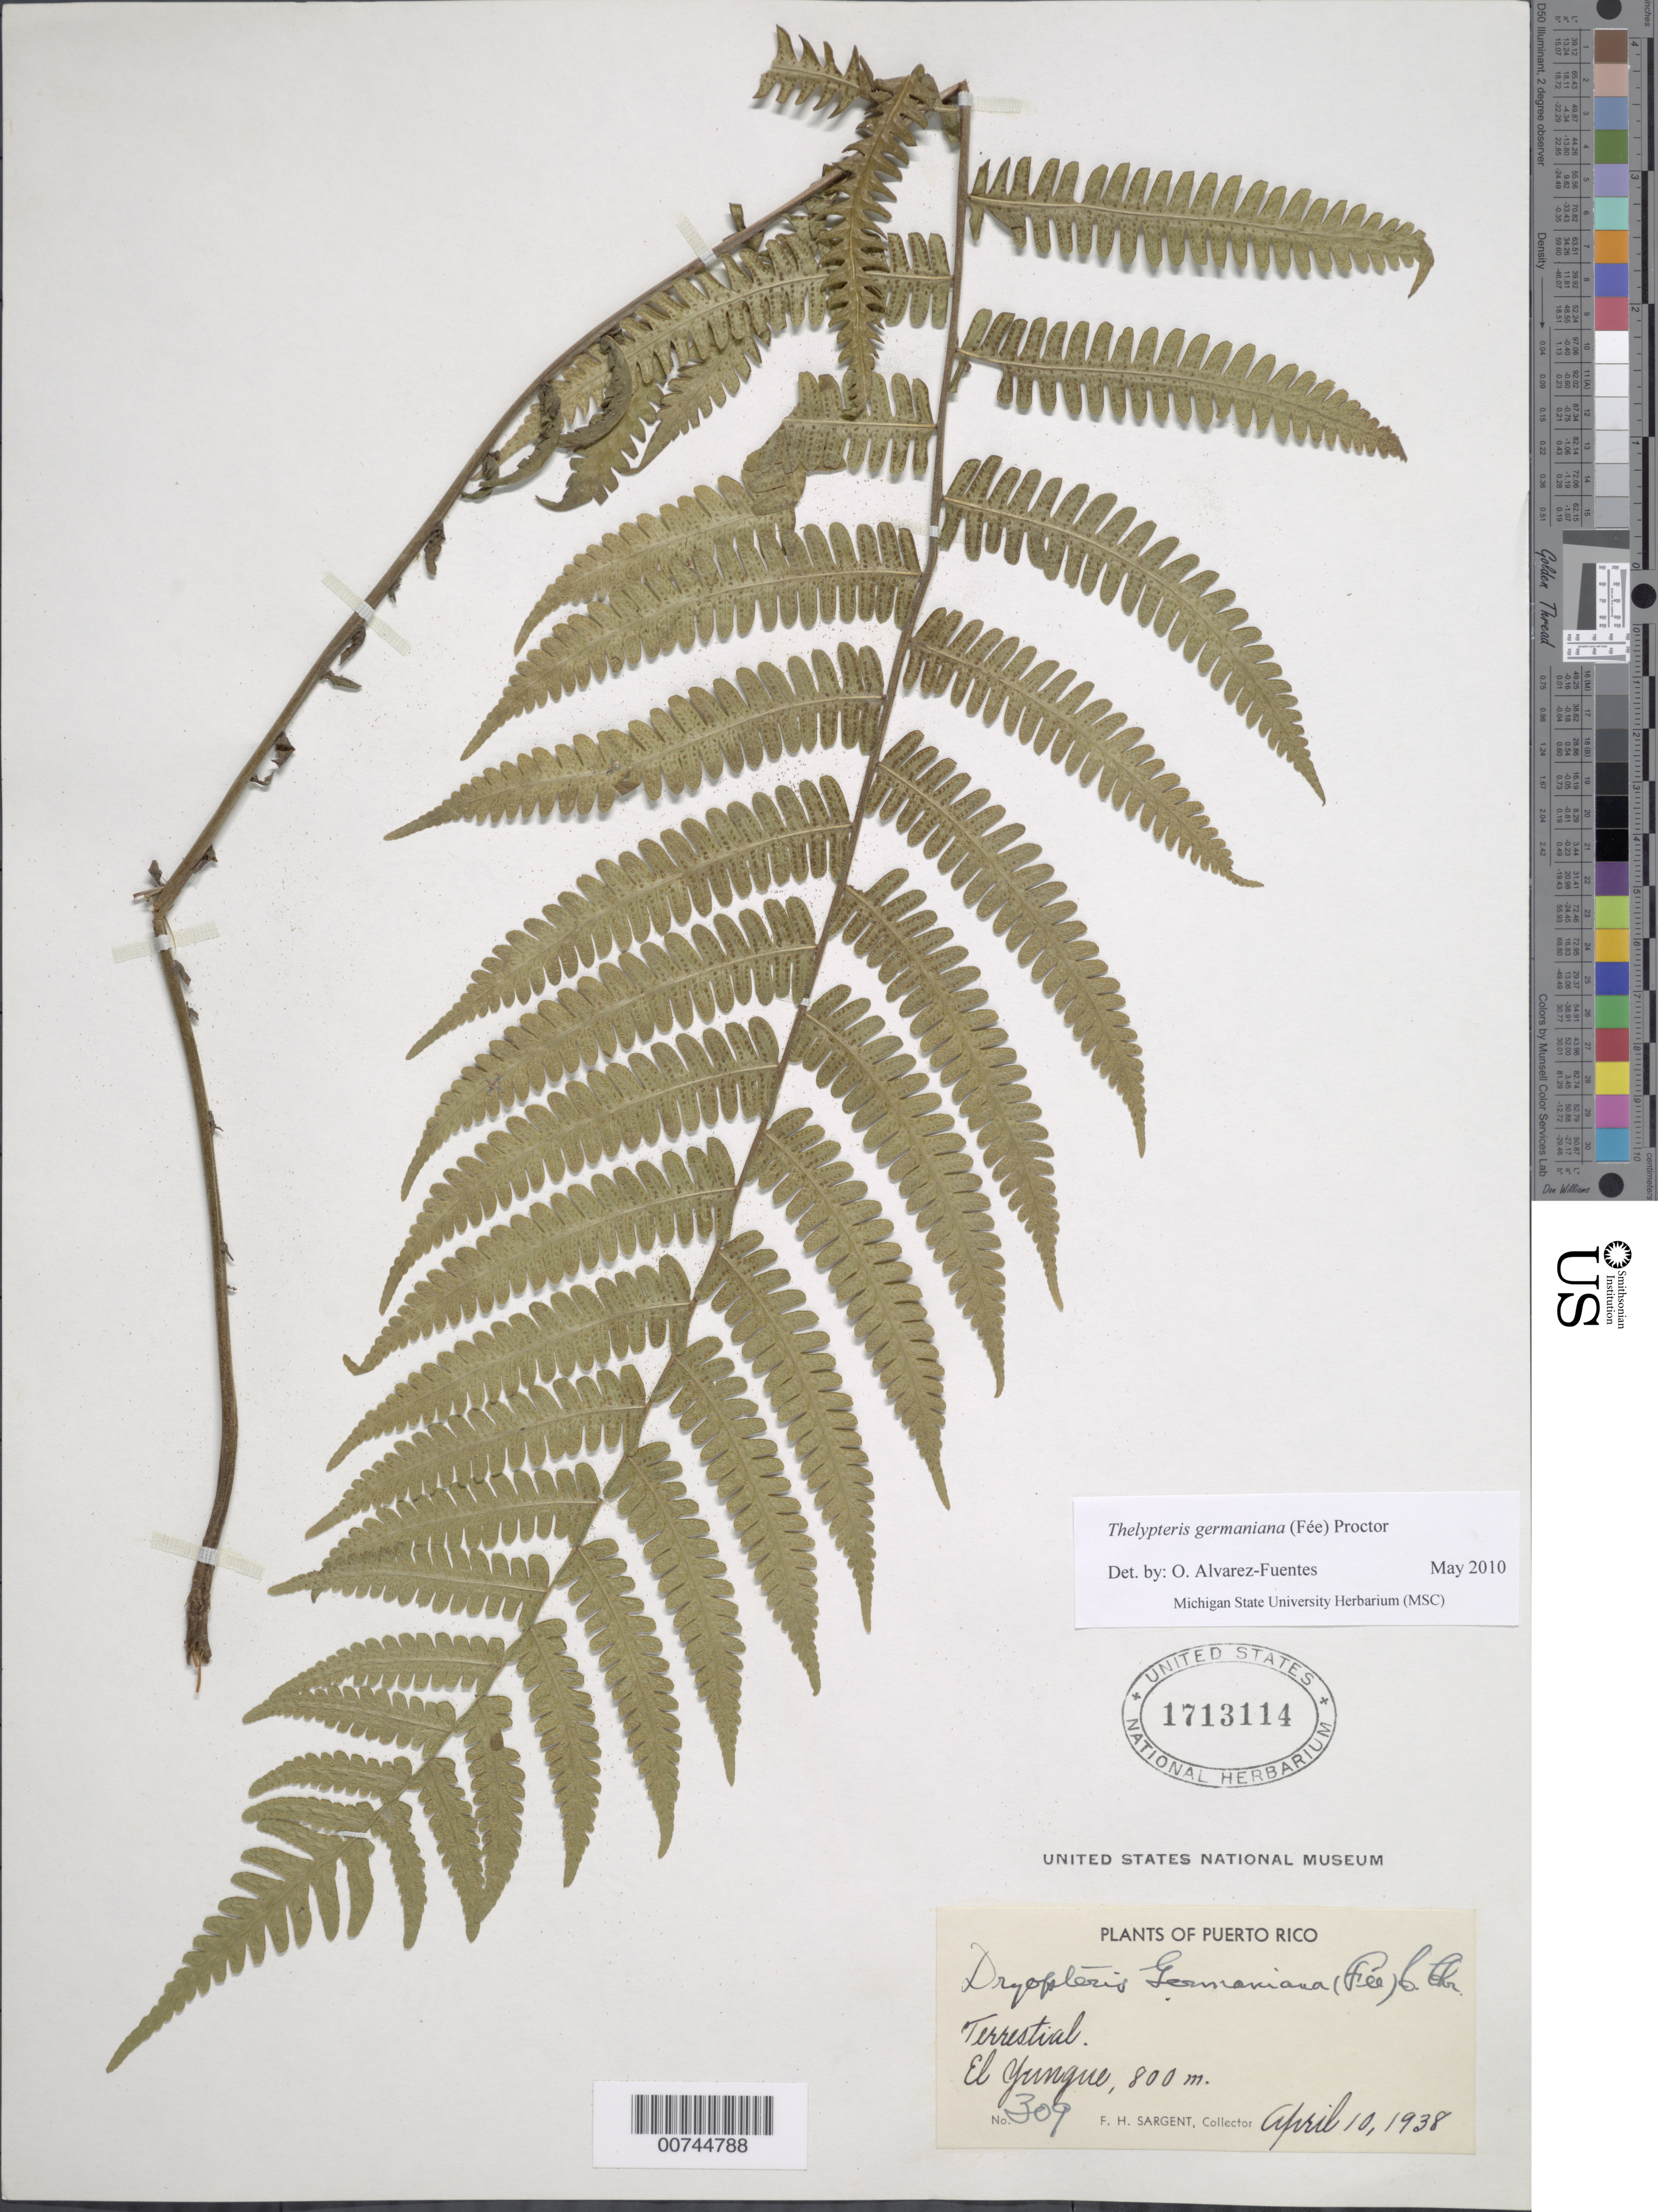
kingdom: Plantae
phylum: Tracheophyta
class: Polypodiopsida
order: Polypodiales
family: Thelypteridaceae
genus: Amauropelta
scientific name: Amauropelta germaniana (Fée) comb. nov., ined. 2015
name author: (Fée)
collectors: F. H. Sargent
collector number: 309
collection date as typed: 10 Apr 1938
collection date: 1938-04-10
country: Puerto Rico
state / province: Río Grande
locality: El Yunque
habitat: Terrestrial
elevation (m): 800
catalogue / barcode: US 1713114